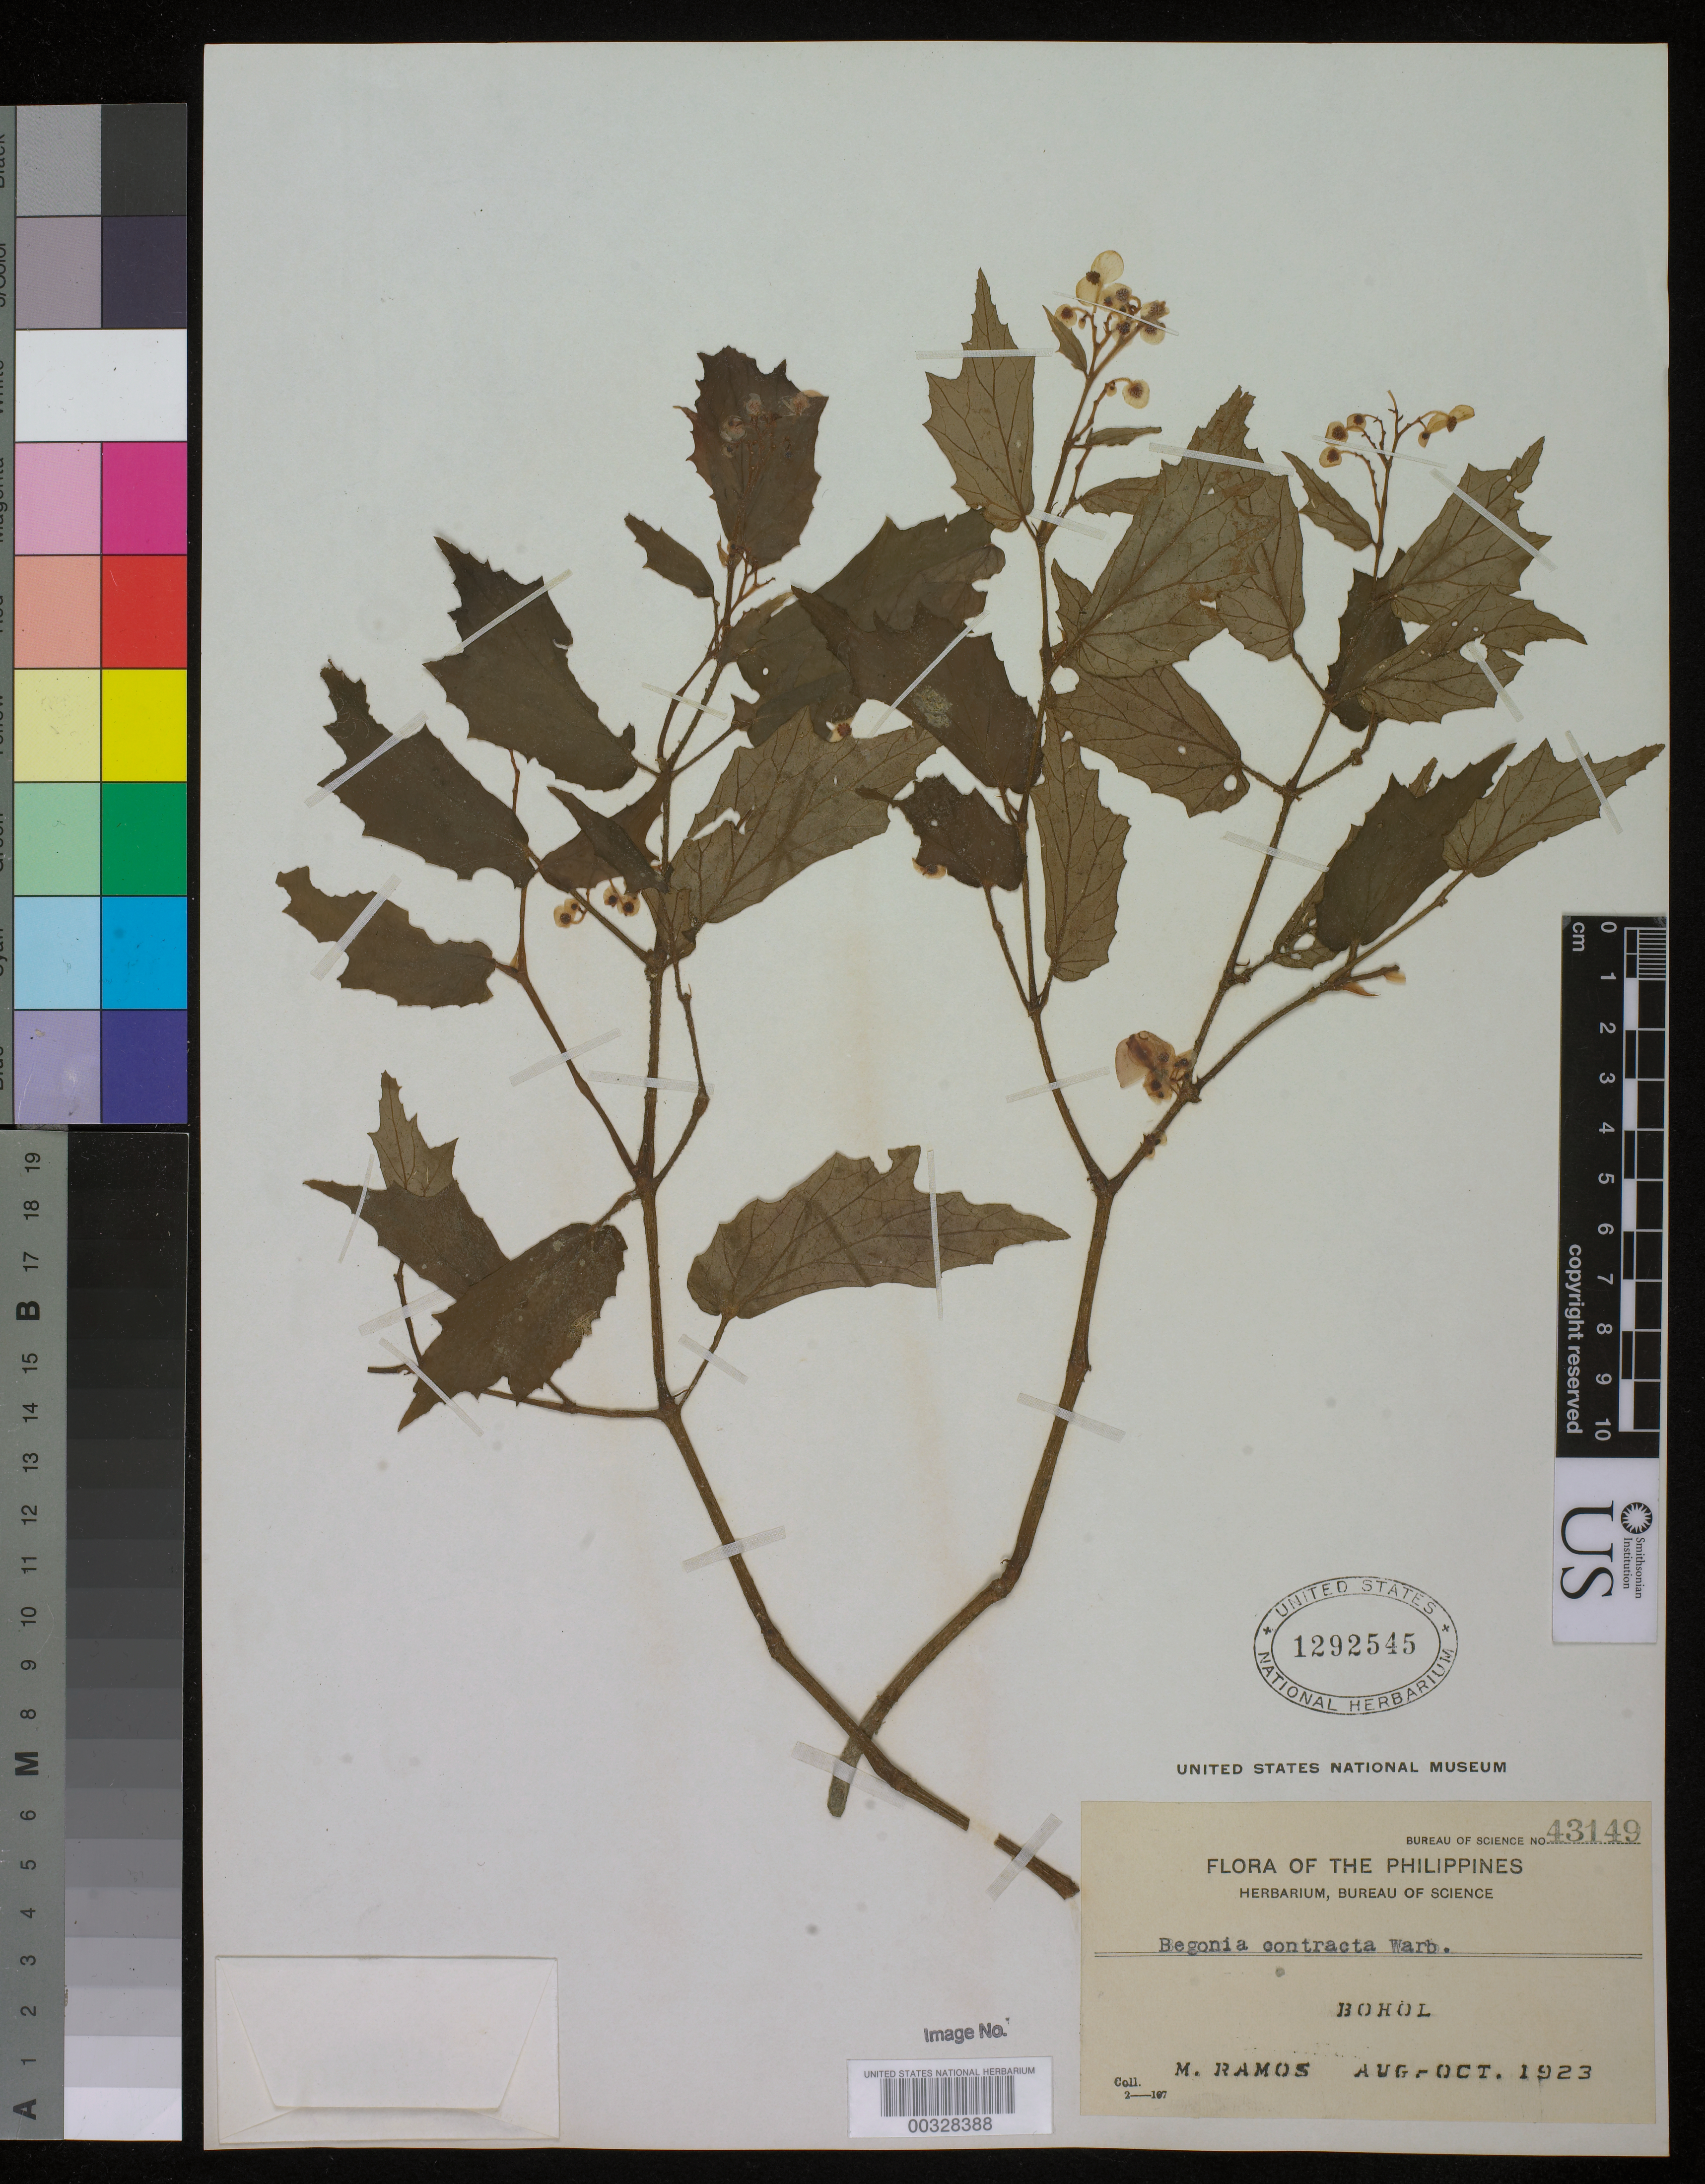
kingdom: Plantae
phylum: Tracheophyta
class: Magnoliopsida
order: Cucurbitales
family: Begoniaceae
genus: Begonia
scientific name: Begonia contracta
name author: Warb.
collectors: M. Ramos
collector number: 43149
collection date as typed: Aug 1923 to -- Oct 1923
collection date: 1923-08/1923-10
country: Philippines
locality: Bohol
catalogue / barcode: US 1292545